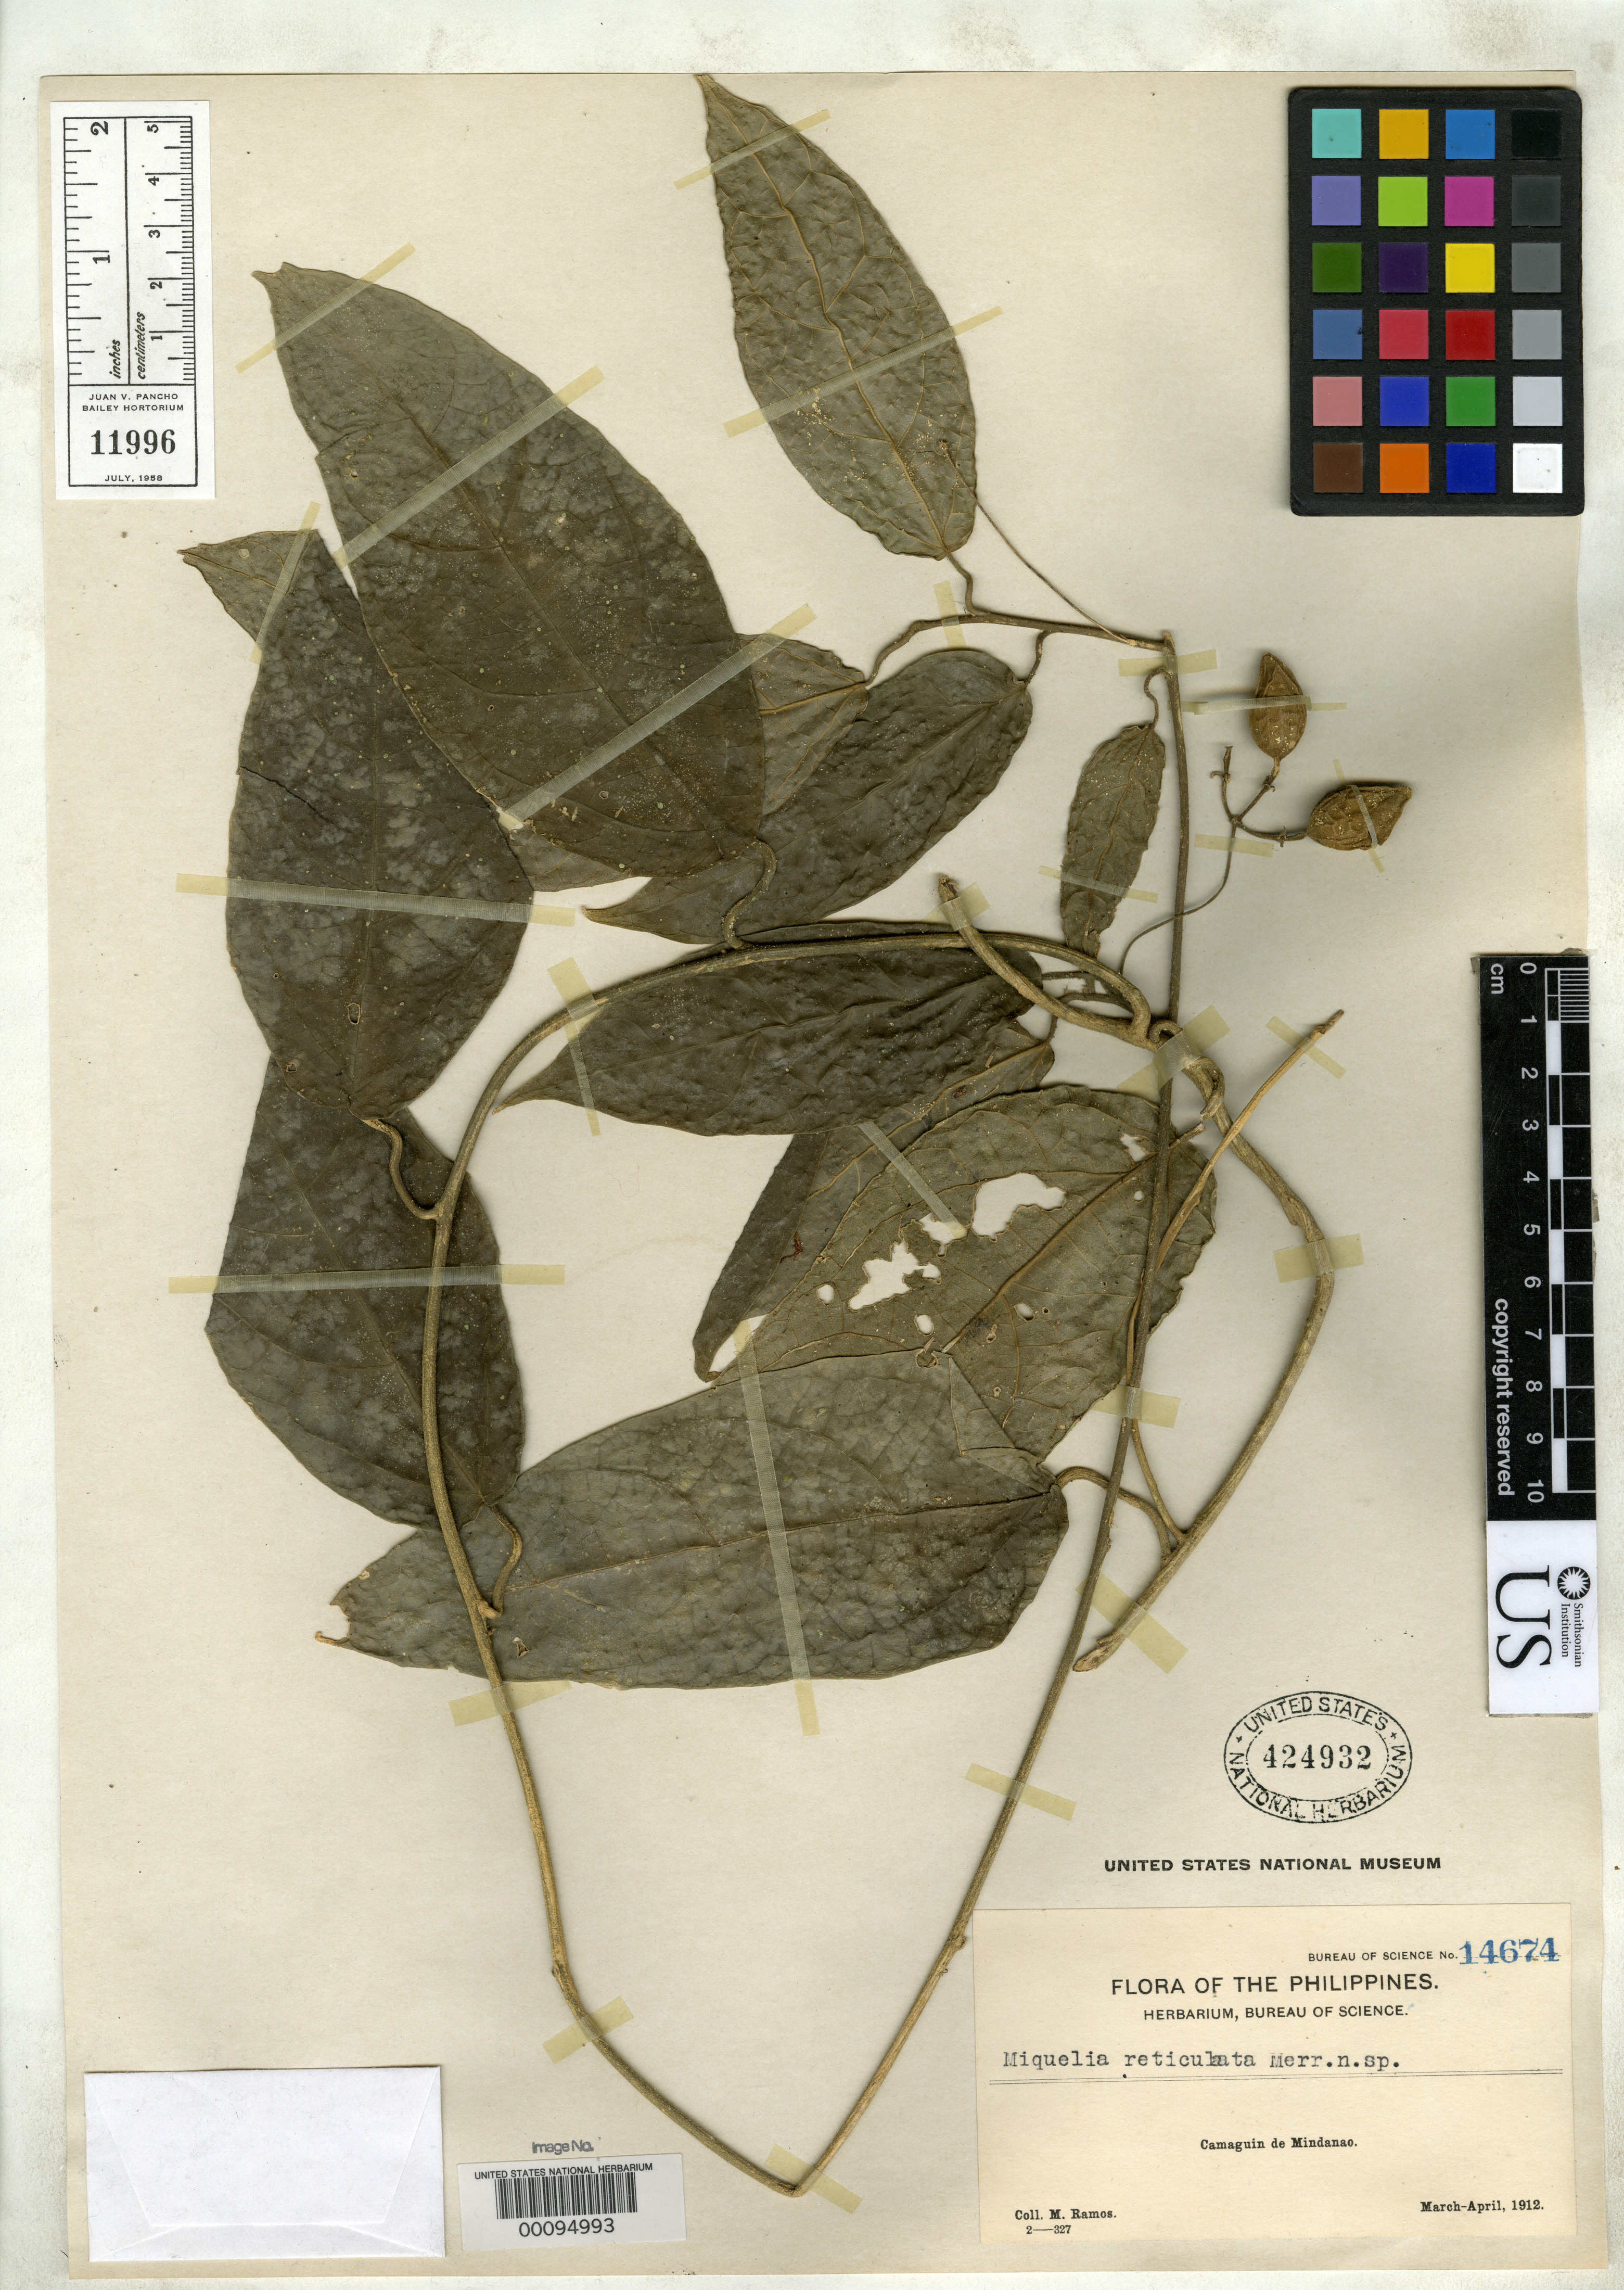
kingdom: Plantae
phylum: Tracheophyta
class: Magnoliopsida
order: Icacinales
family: Icacinaceae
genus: Miquelia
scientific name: Miquelia reticulata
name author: Merr.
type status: Isotype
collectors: M. Ramos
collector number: Bur. Sci. 14674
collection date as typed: Mar 1912 to -- Apr 1912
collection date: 1912-03/1912-04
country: Philippines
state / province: Northern Mindanao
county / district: Camiguin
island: Camiguin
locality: Camiguin of Mindanao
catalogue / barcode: US 424932